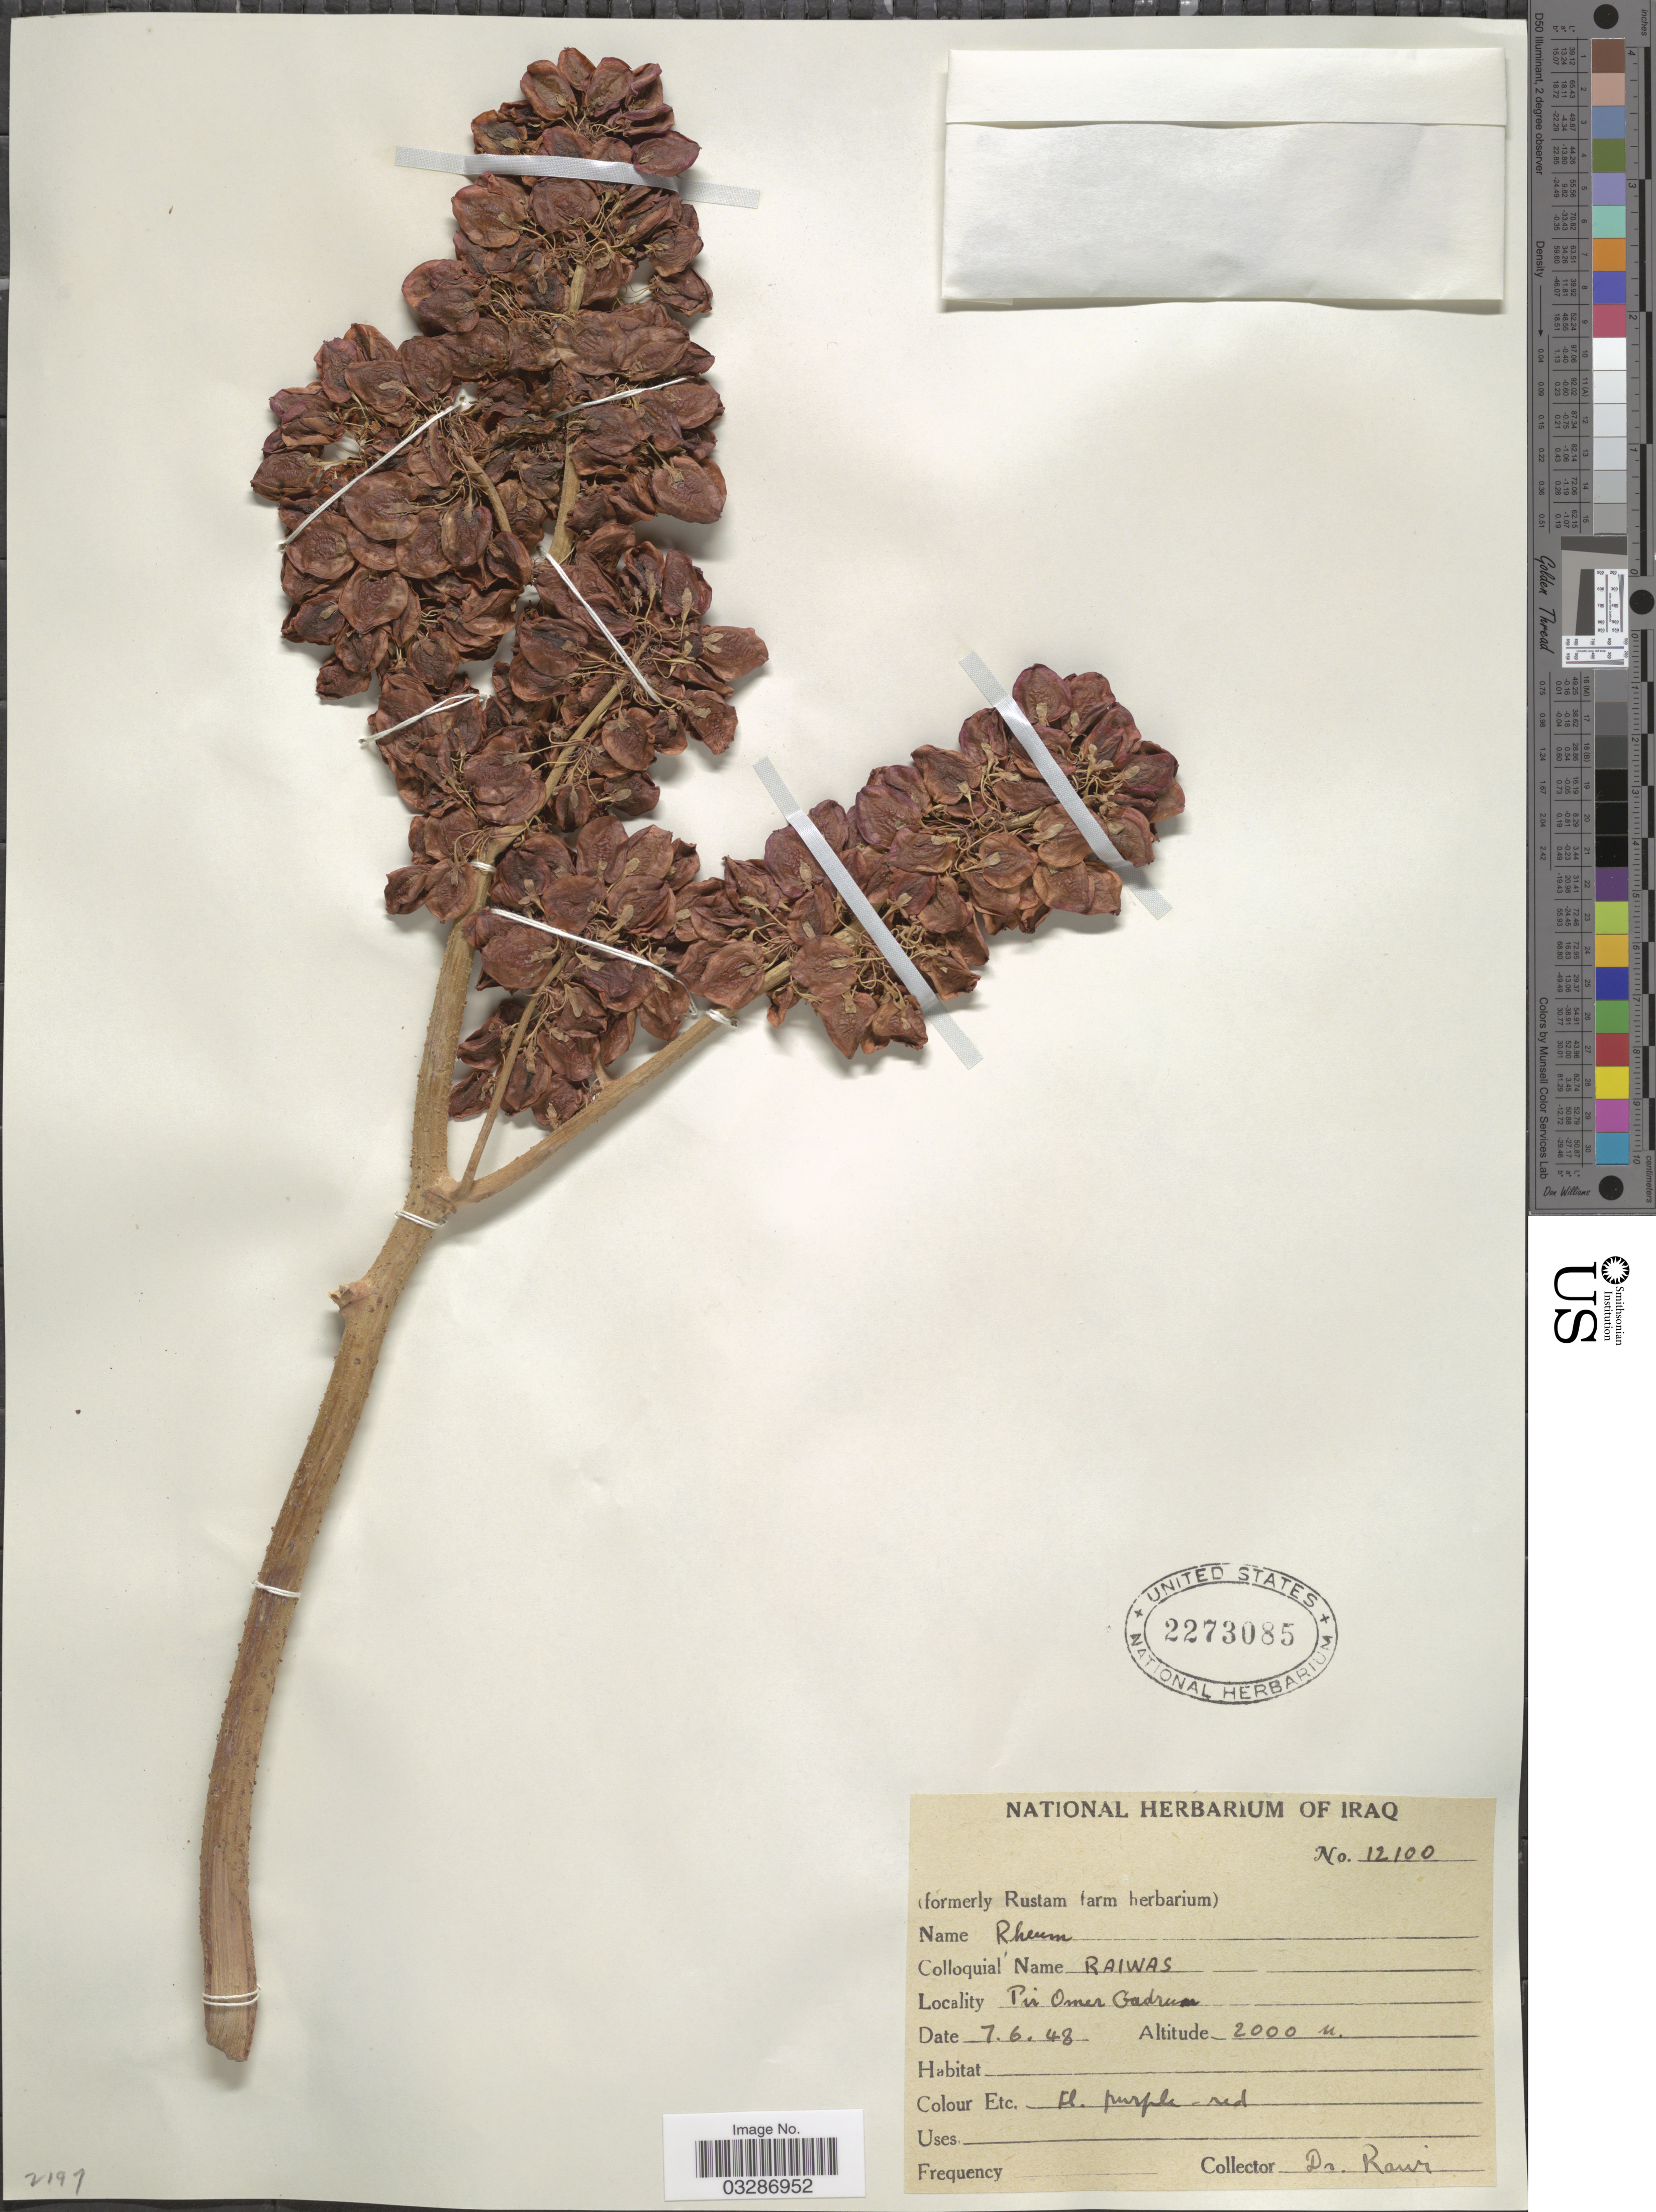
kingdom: Plantae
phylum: Tracheophyta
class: Magnoliopsida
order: Caryophyllales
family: Polygonaceae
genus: Rheum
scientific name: Rheum sp.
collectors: -. Rawi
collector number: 12100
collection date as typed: Transcribed d/m/y: 7/6/48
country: Iraq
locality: Pir Omar Gadrun.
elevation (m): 2000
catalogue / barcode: US 2273085